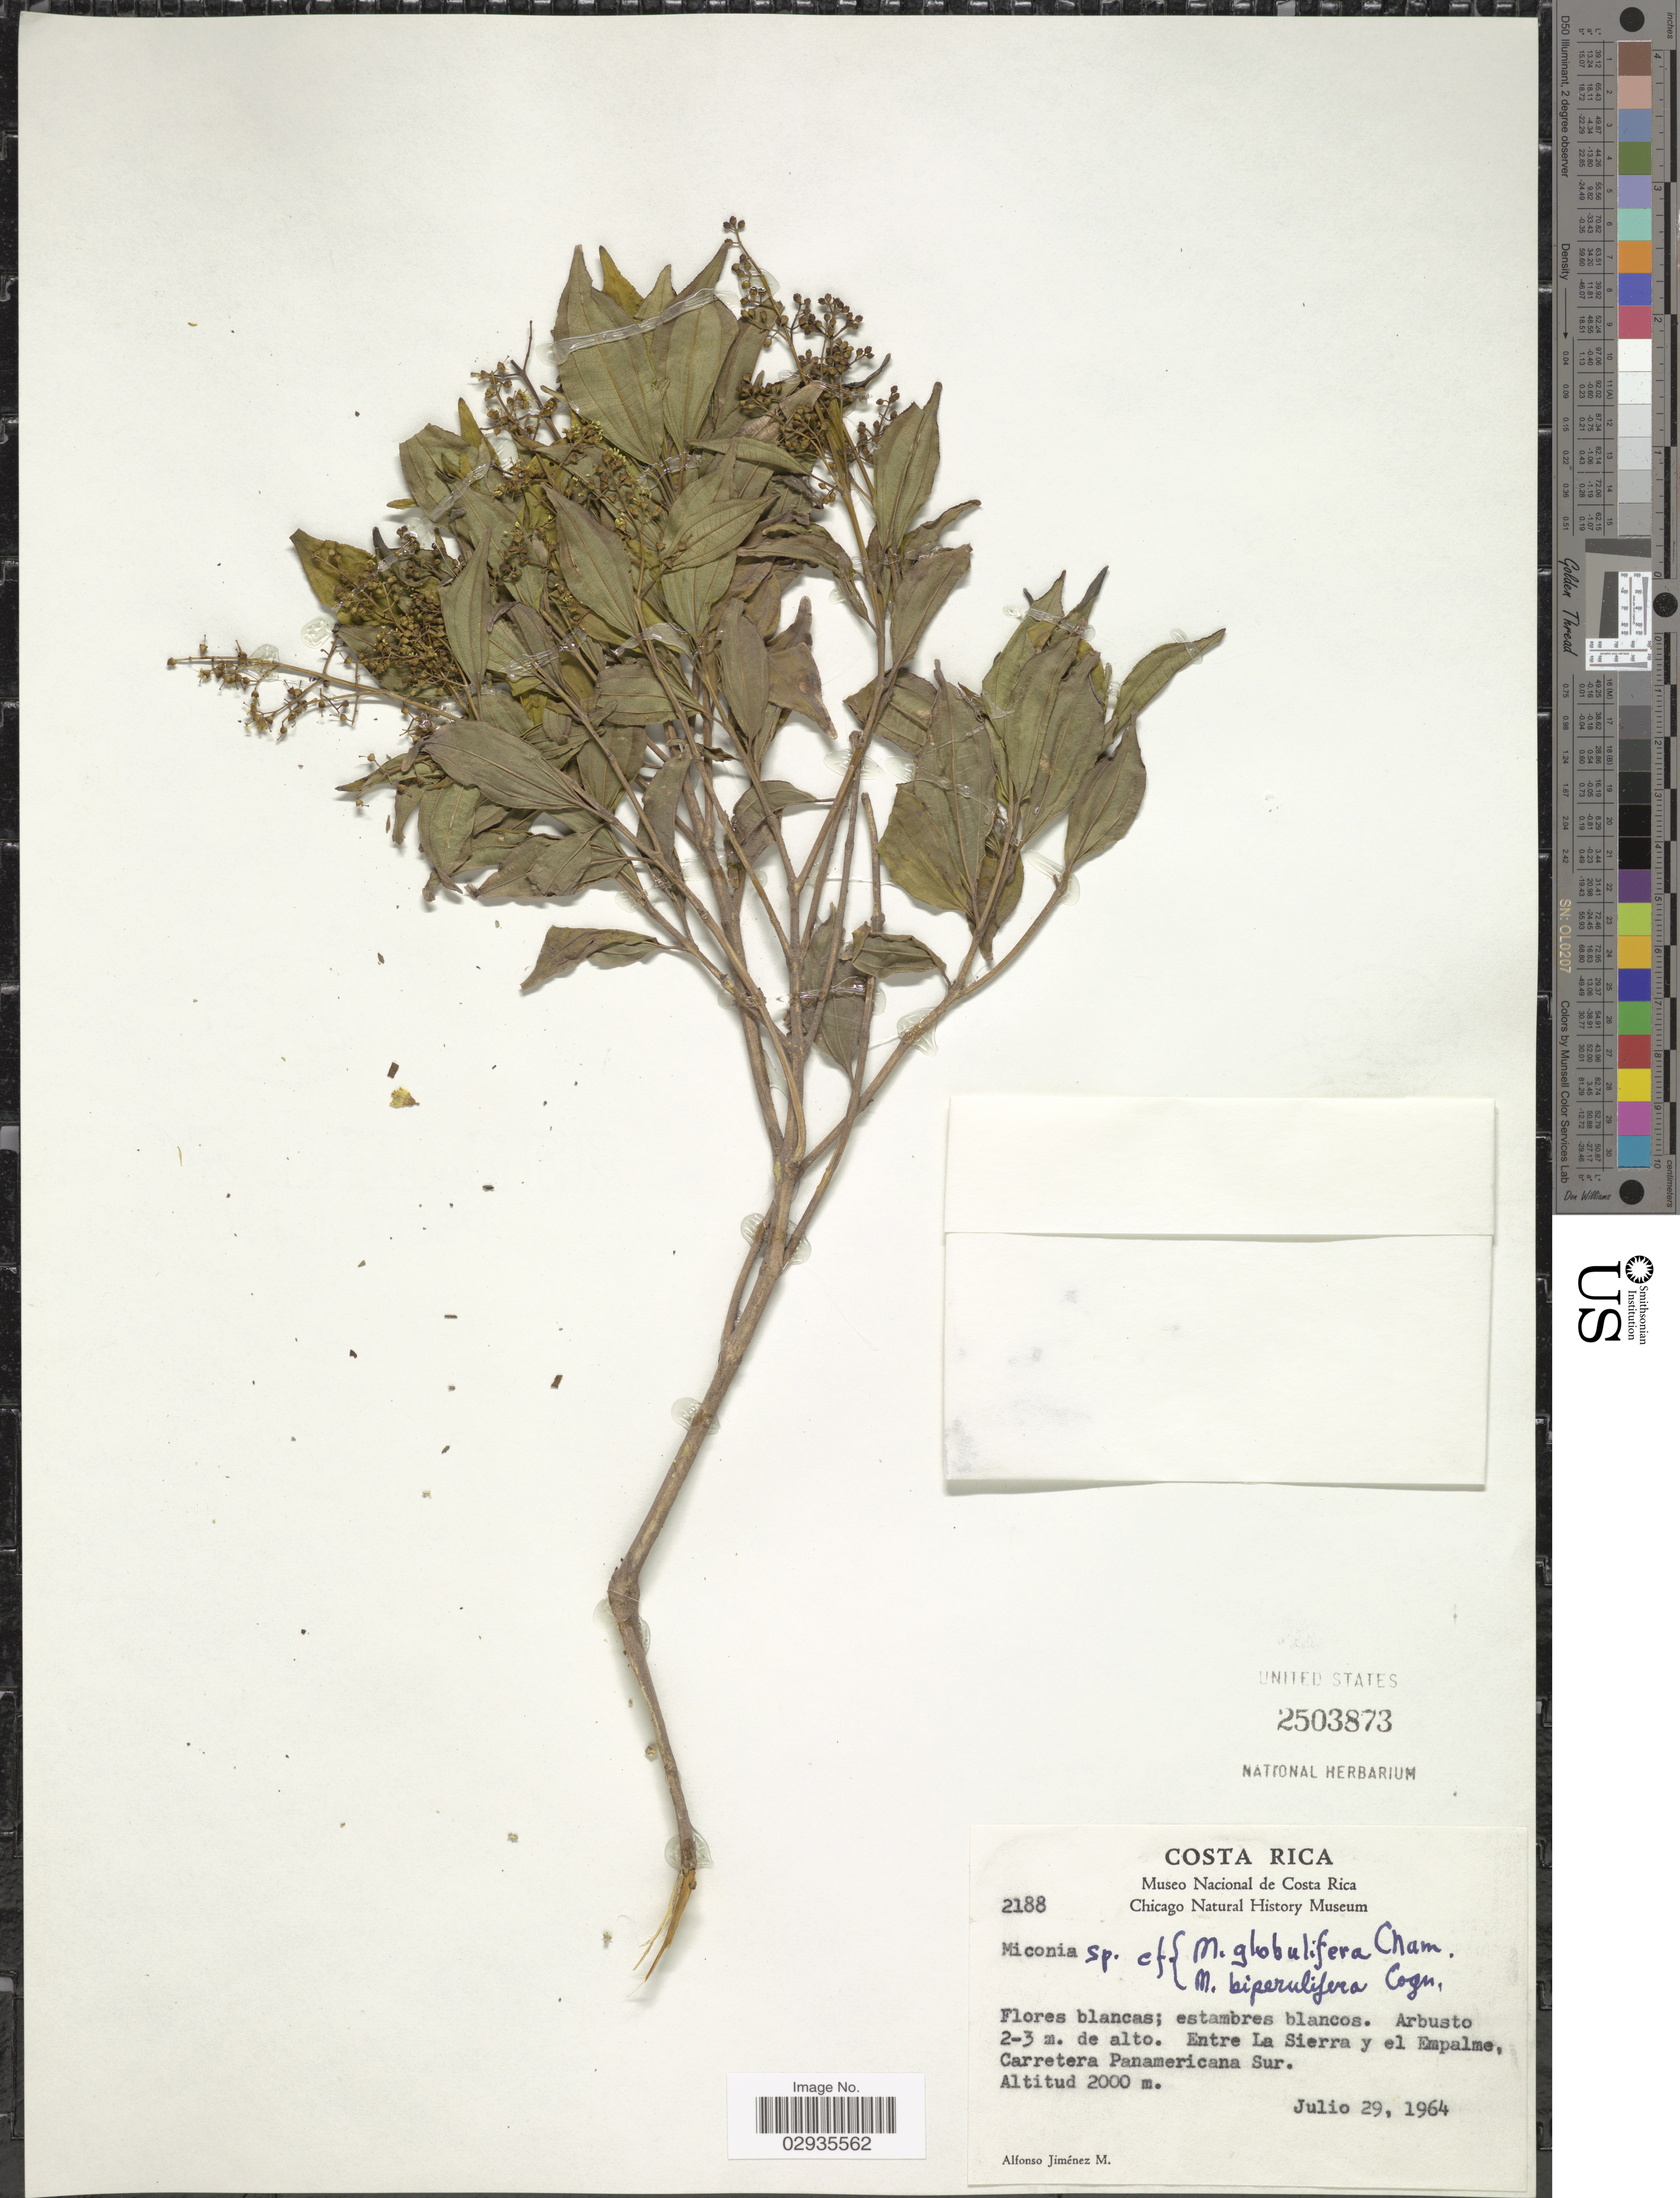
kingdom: Plantae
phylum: Tracheophyta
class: Magnoliopsida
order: Myrtales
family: Melastomataceae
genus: Miconia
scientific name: Miconia sp.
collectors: A. Jimenez M.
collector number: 2188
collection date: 1964-07-29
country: Costa Rica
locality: Entre La Sierra y el Empalme, Carretera Panamericana Sur.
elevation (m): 2000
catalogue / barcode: US 2503873